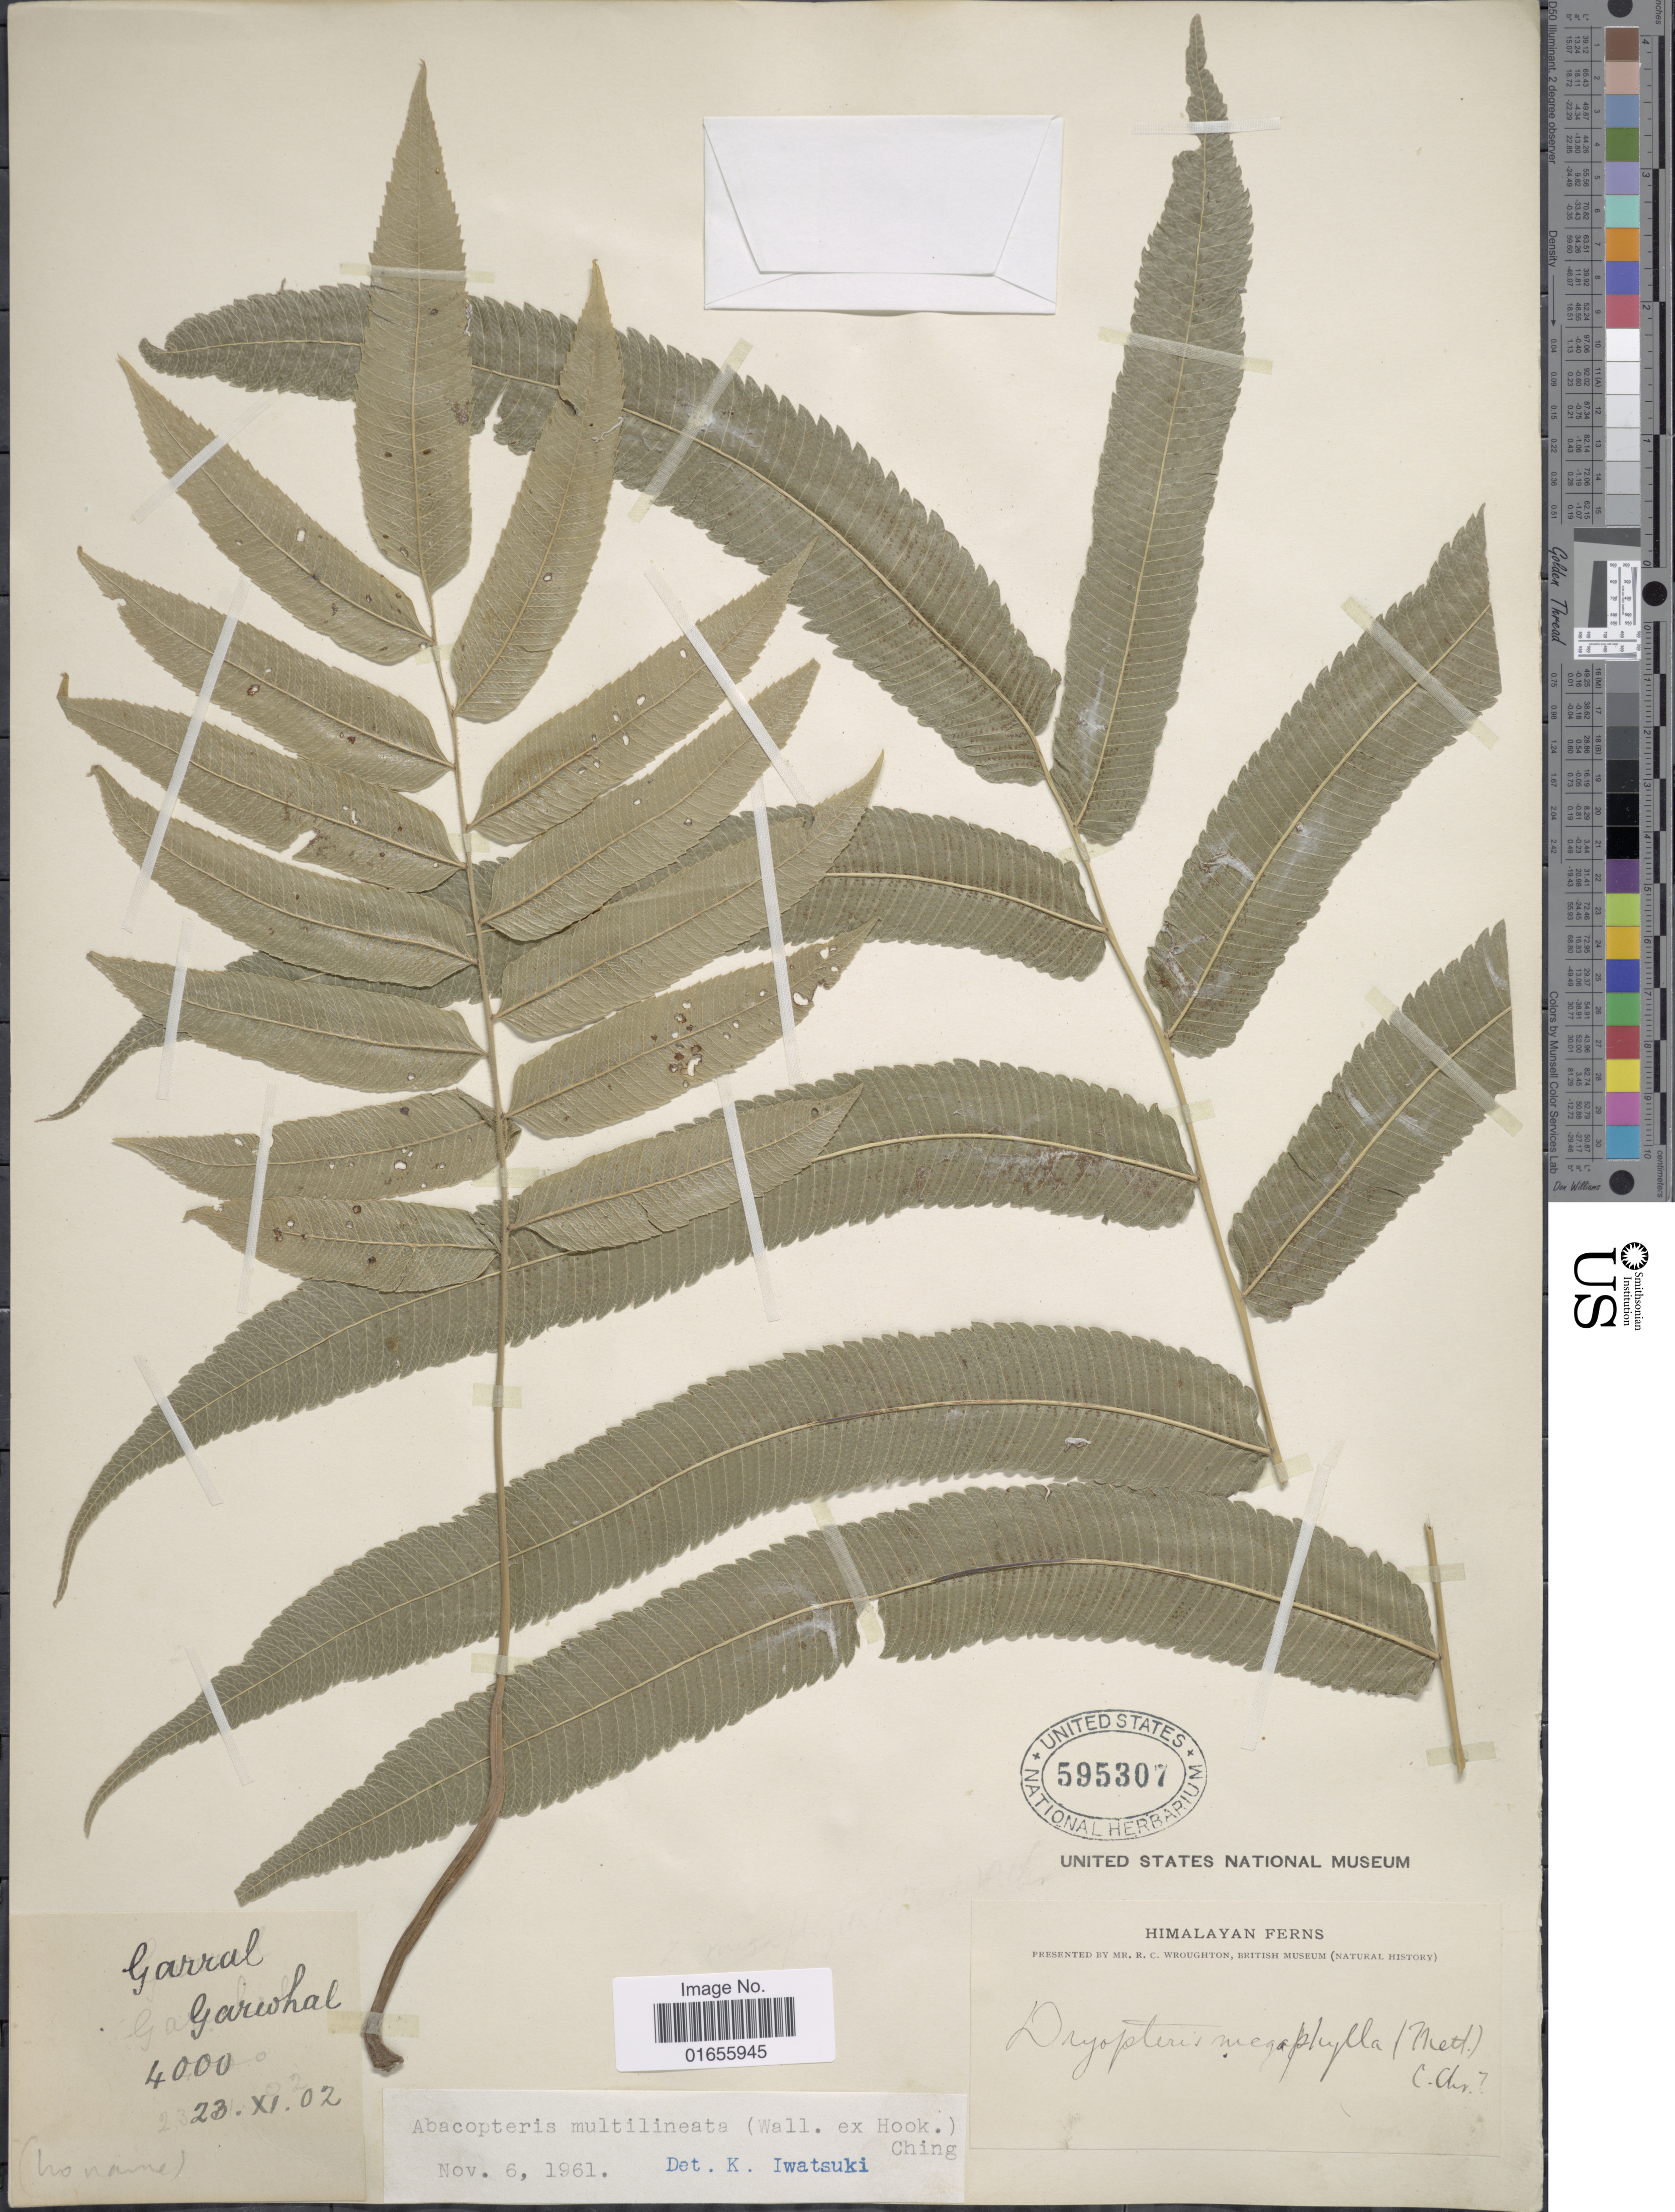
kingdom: Plantae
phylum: Tracheophyta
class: Polypodiopsida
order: Polypodiales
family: Thelypteridaceae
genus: Pronephrium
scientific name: Pronephrium nudatum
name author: (Roxb.) Holttum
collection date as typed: Transcribed d/m/y: 23/11/2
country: India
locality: Himalaya, Garral Gawhal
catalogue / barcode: US 595307